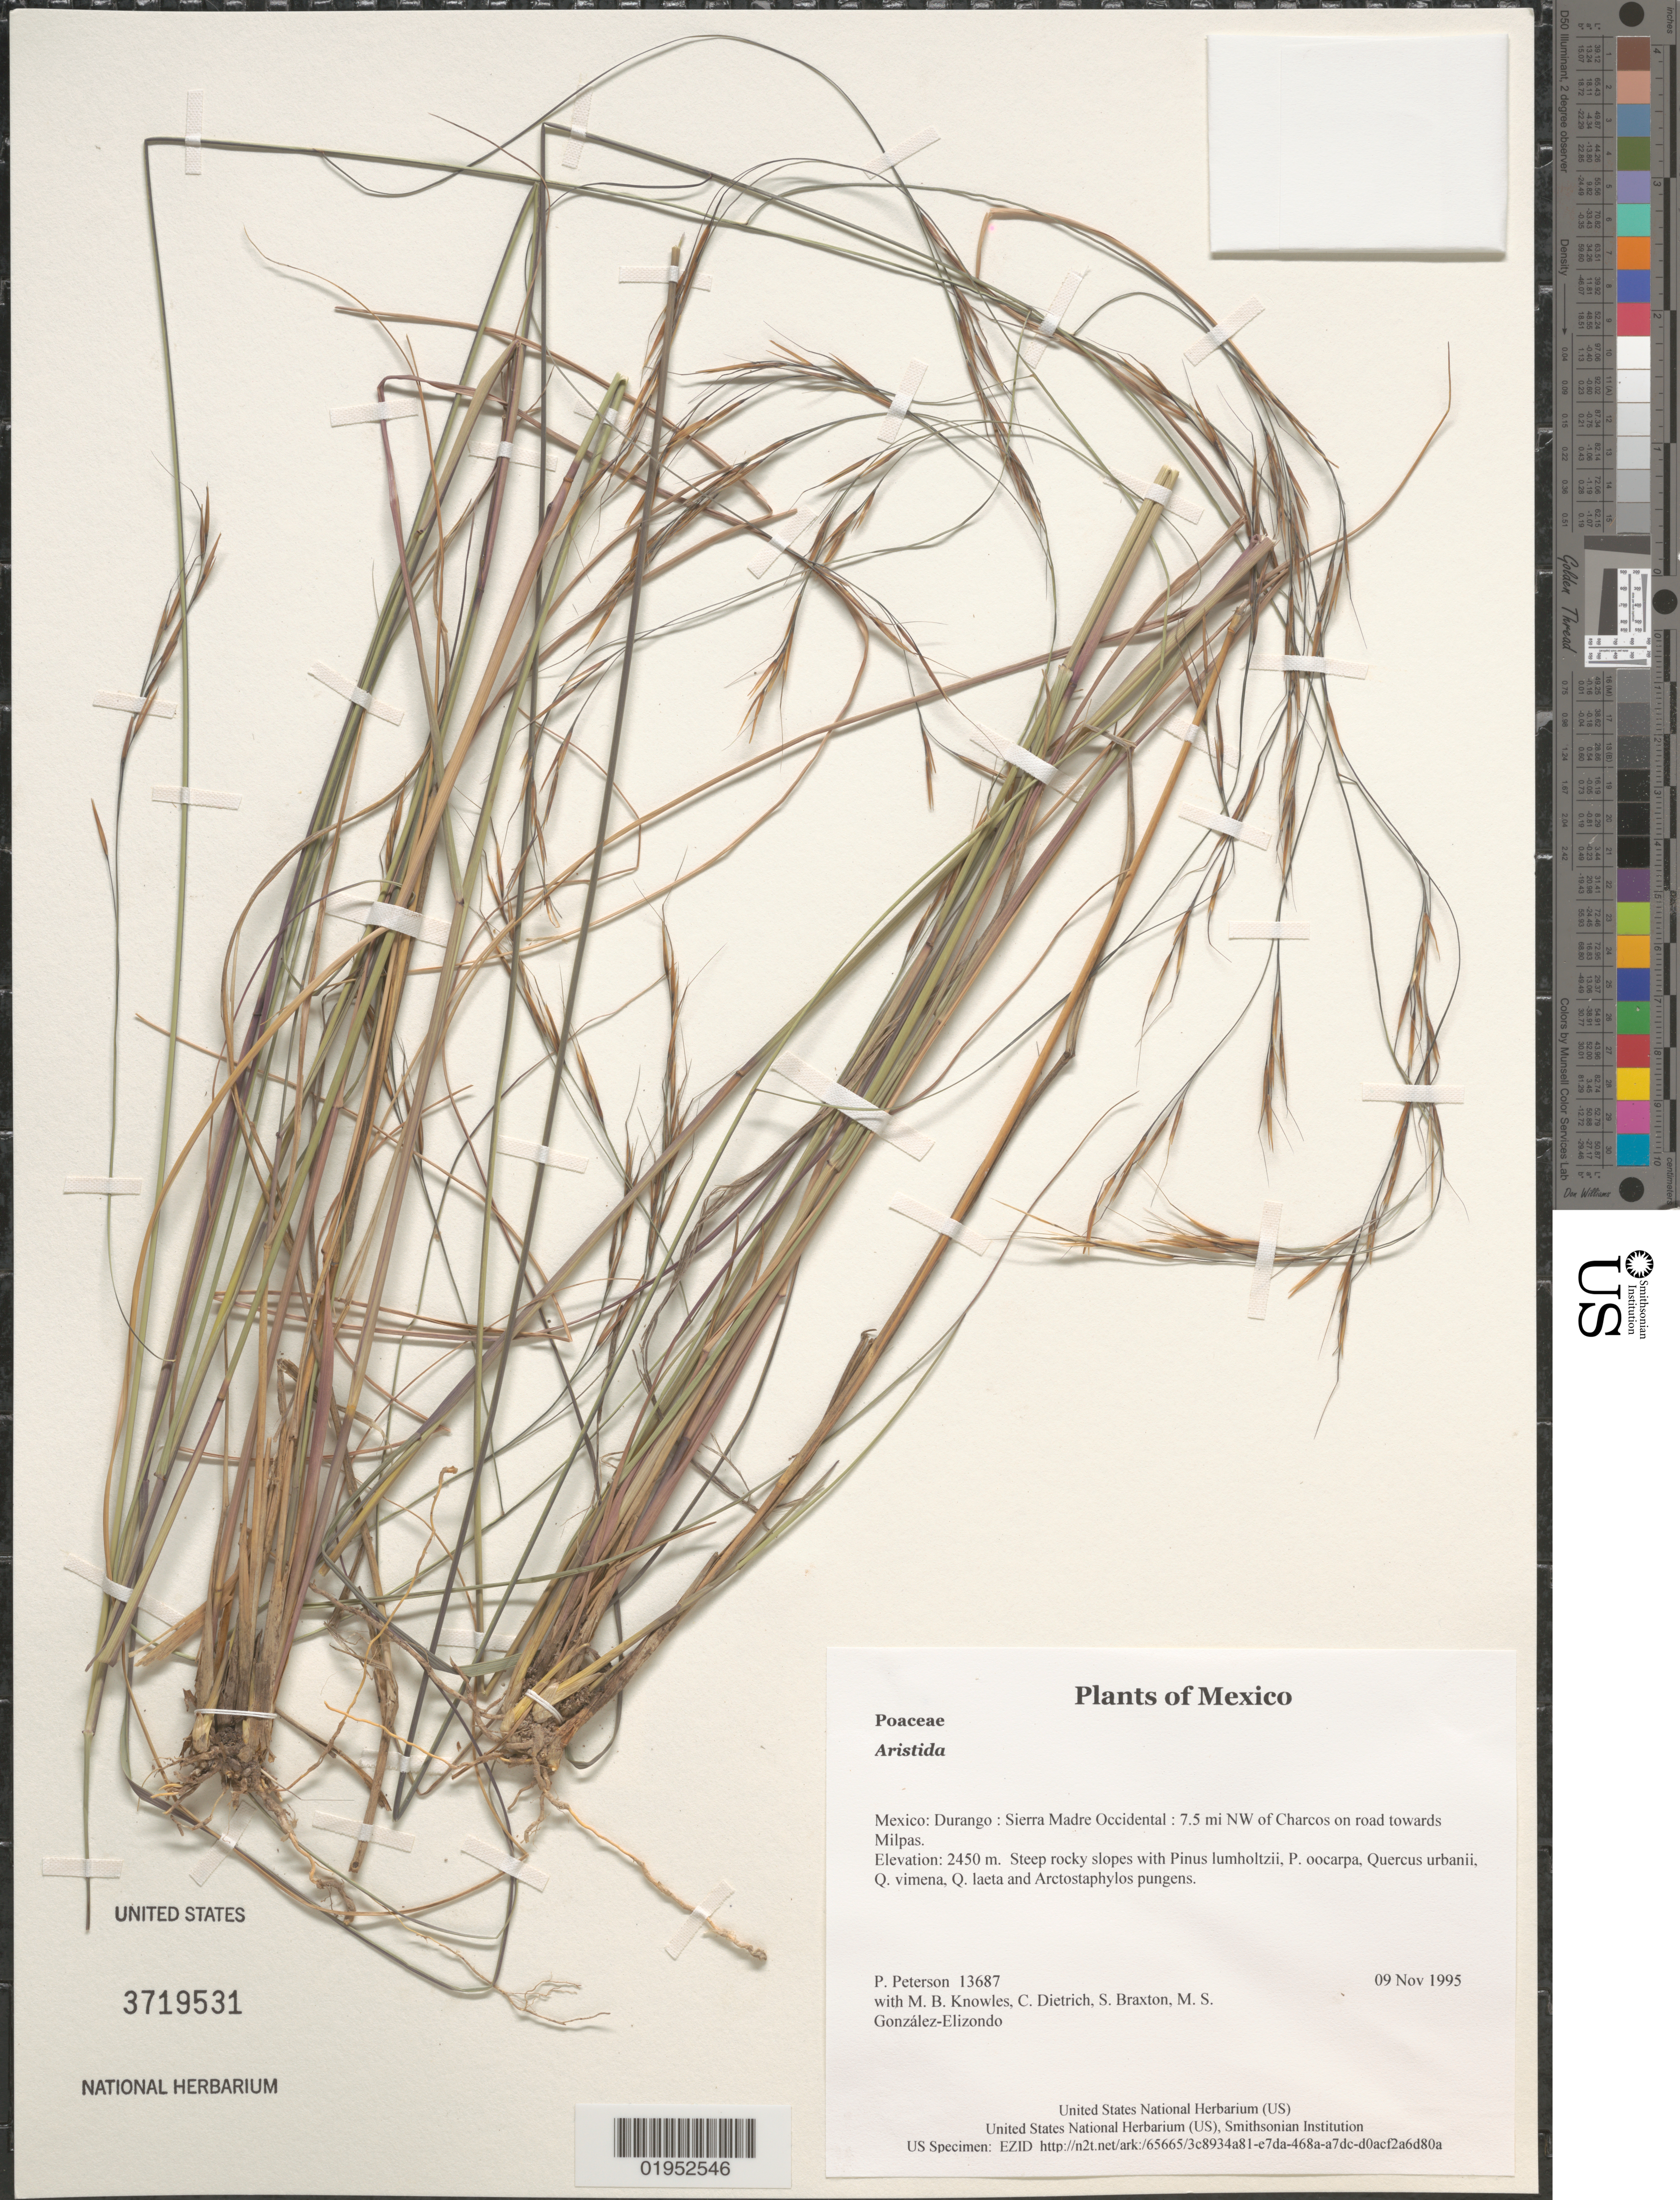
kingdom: Plantae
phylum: Tracheophyta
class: Liliopsida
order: Poales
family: Poaceae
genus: Aristida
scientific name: Aristida sp.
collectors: P. M. Peterson, M. B. Knowles, C. Dietrich, S. Braxton & M. S. González-Elizondo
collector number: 13687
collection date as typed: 09 Nov 1995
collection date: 1995-11-09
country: Mexico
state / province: Durango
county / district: Sierra Madre Occidental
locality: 7.5 mi NW of Charcos on road towards Milpas.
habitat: Steep rocky slopes with Pinus lumholtzii, P. oocarpa, Quercus urbanii, Q. vimena, Q. laeta and Arctostaphylos pungens.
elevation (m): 2450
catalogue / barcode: US 3719531